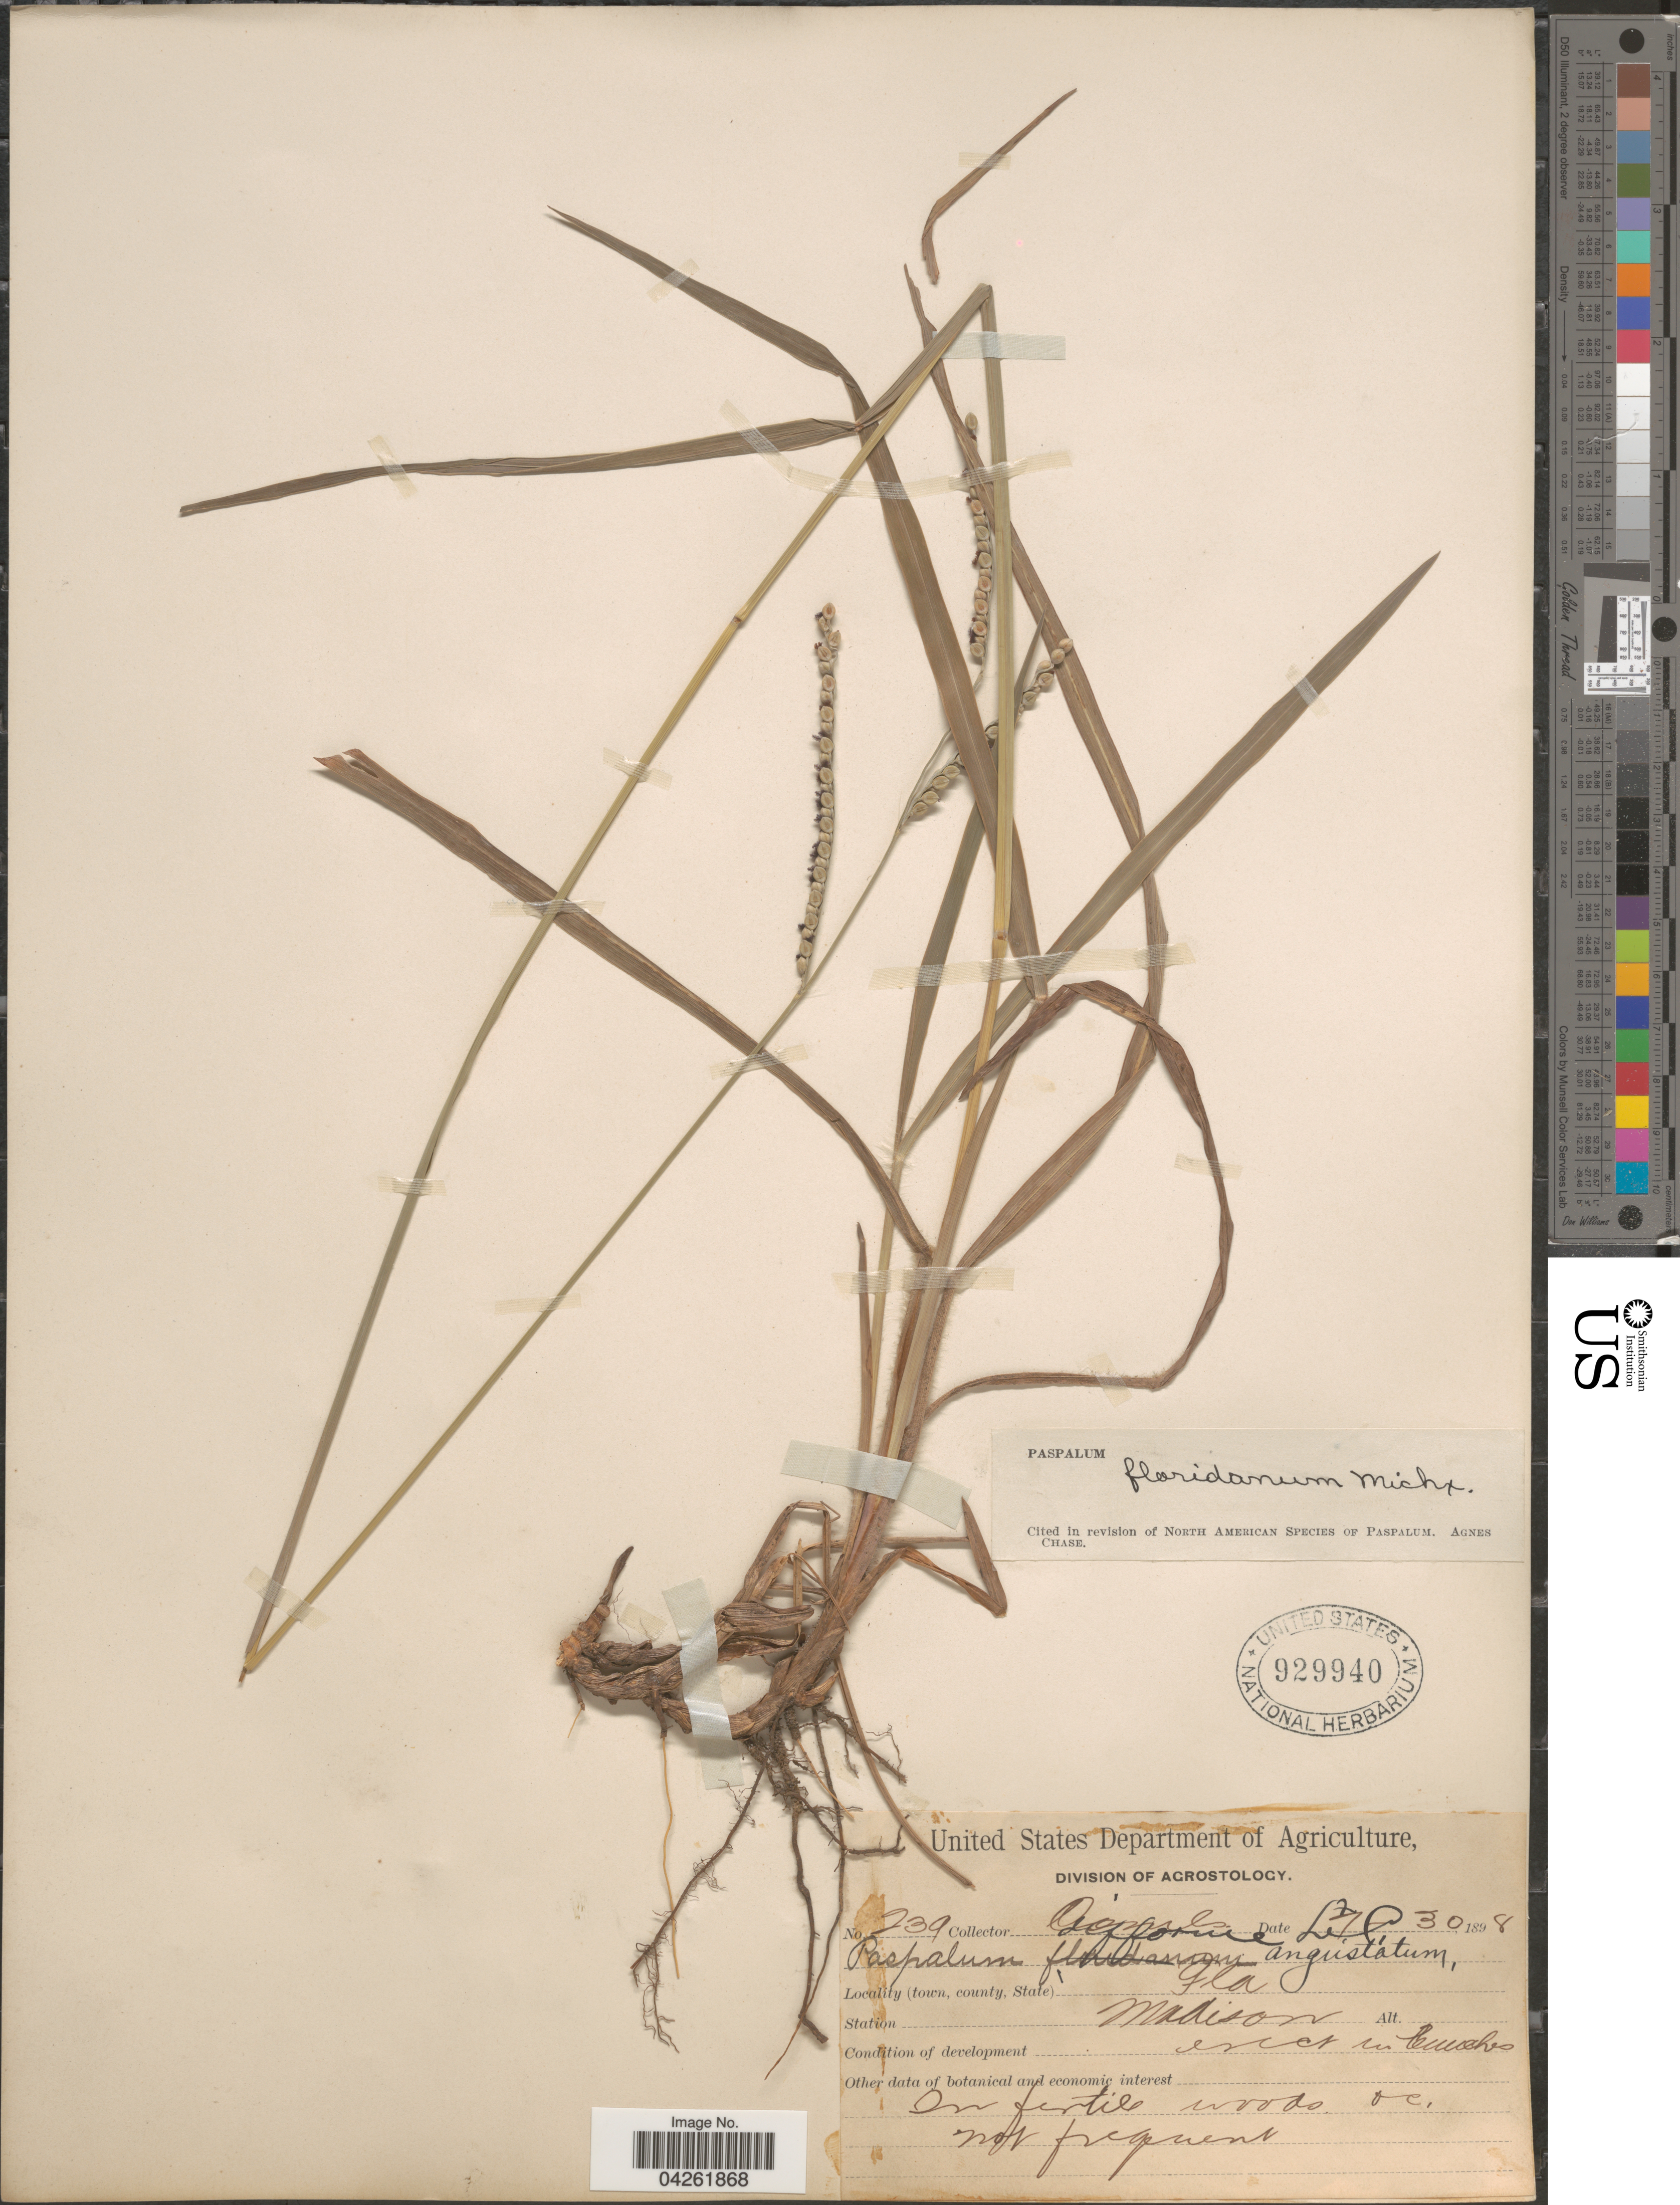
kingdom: Plantae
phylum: Tracheophyta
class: Liliopsida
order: Poales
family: Poaceae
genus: Paspalum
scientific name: Paspalum floridanum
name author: Michx.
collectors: -. Combs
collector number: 239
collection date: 1898-07-30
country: United States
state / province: Florida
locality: Madison.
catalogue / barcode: US 929940